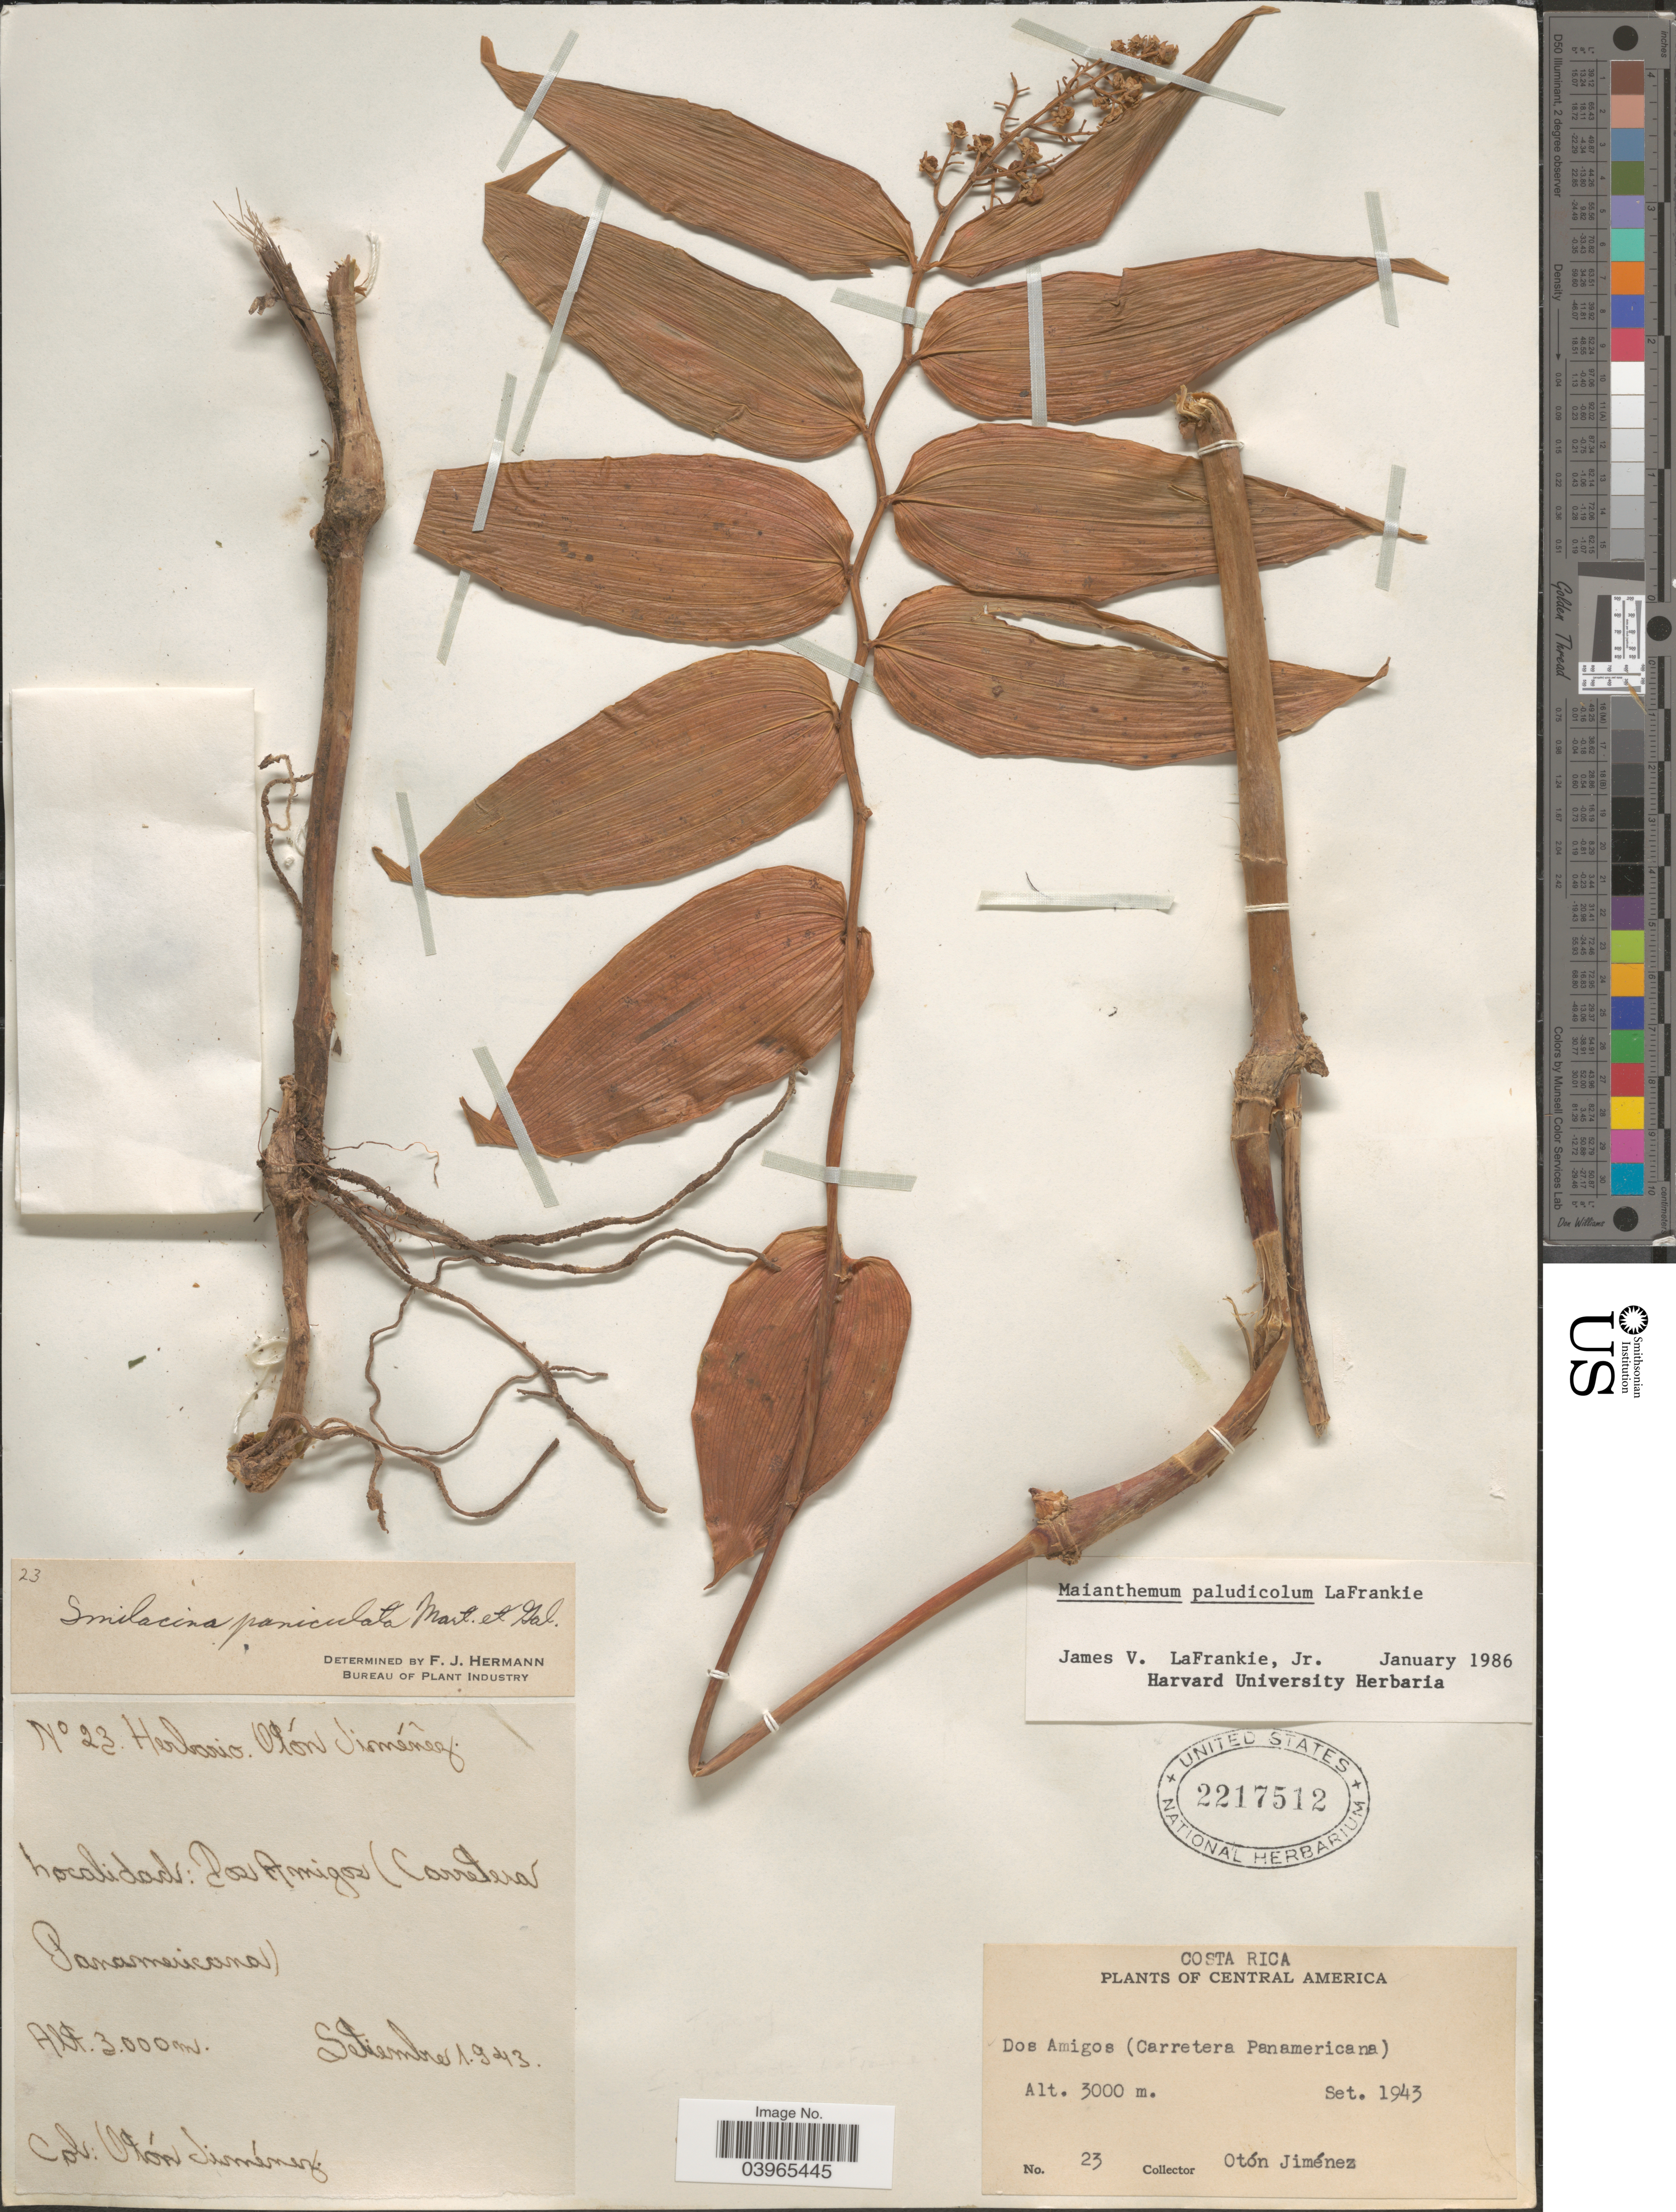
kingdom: Plantae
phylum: Tracheophyta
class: Liliopsida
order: Asparagales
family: Asparagaceae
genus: Maianthemum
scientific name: Maianthemum paludicola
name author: LaFrankie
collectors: O. Jimenez L.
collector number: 23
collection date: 1943-09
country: Costa Rica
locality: Dos Amigos (Carretera Panamericana).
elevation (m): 3000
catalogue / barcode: US 2217512